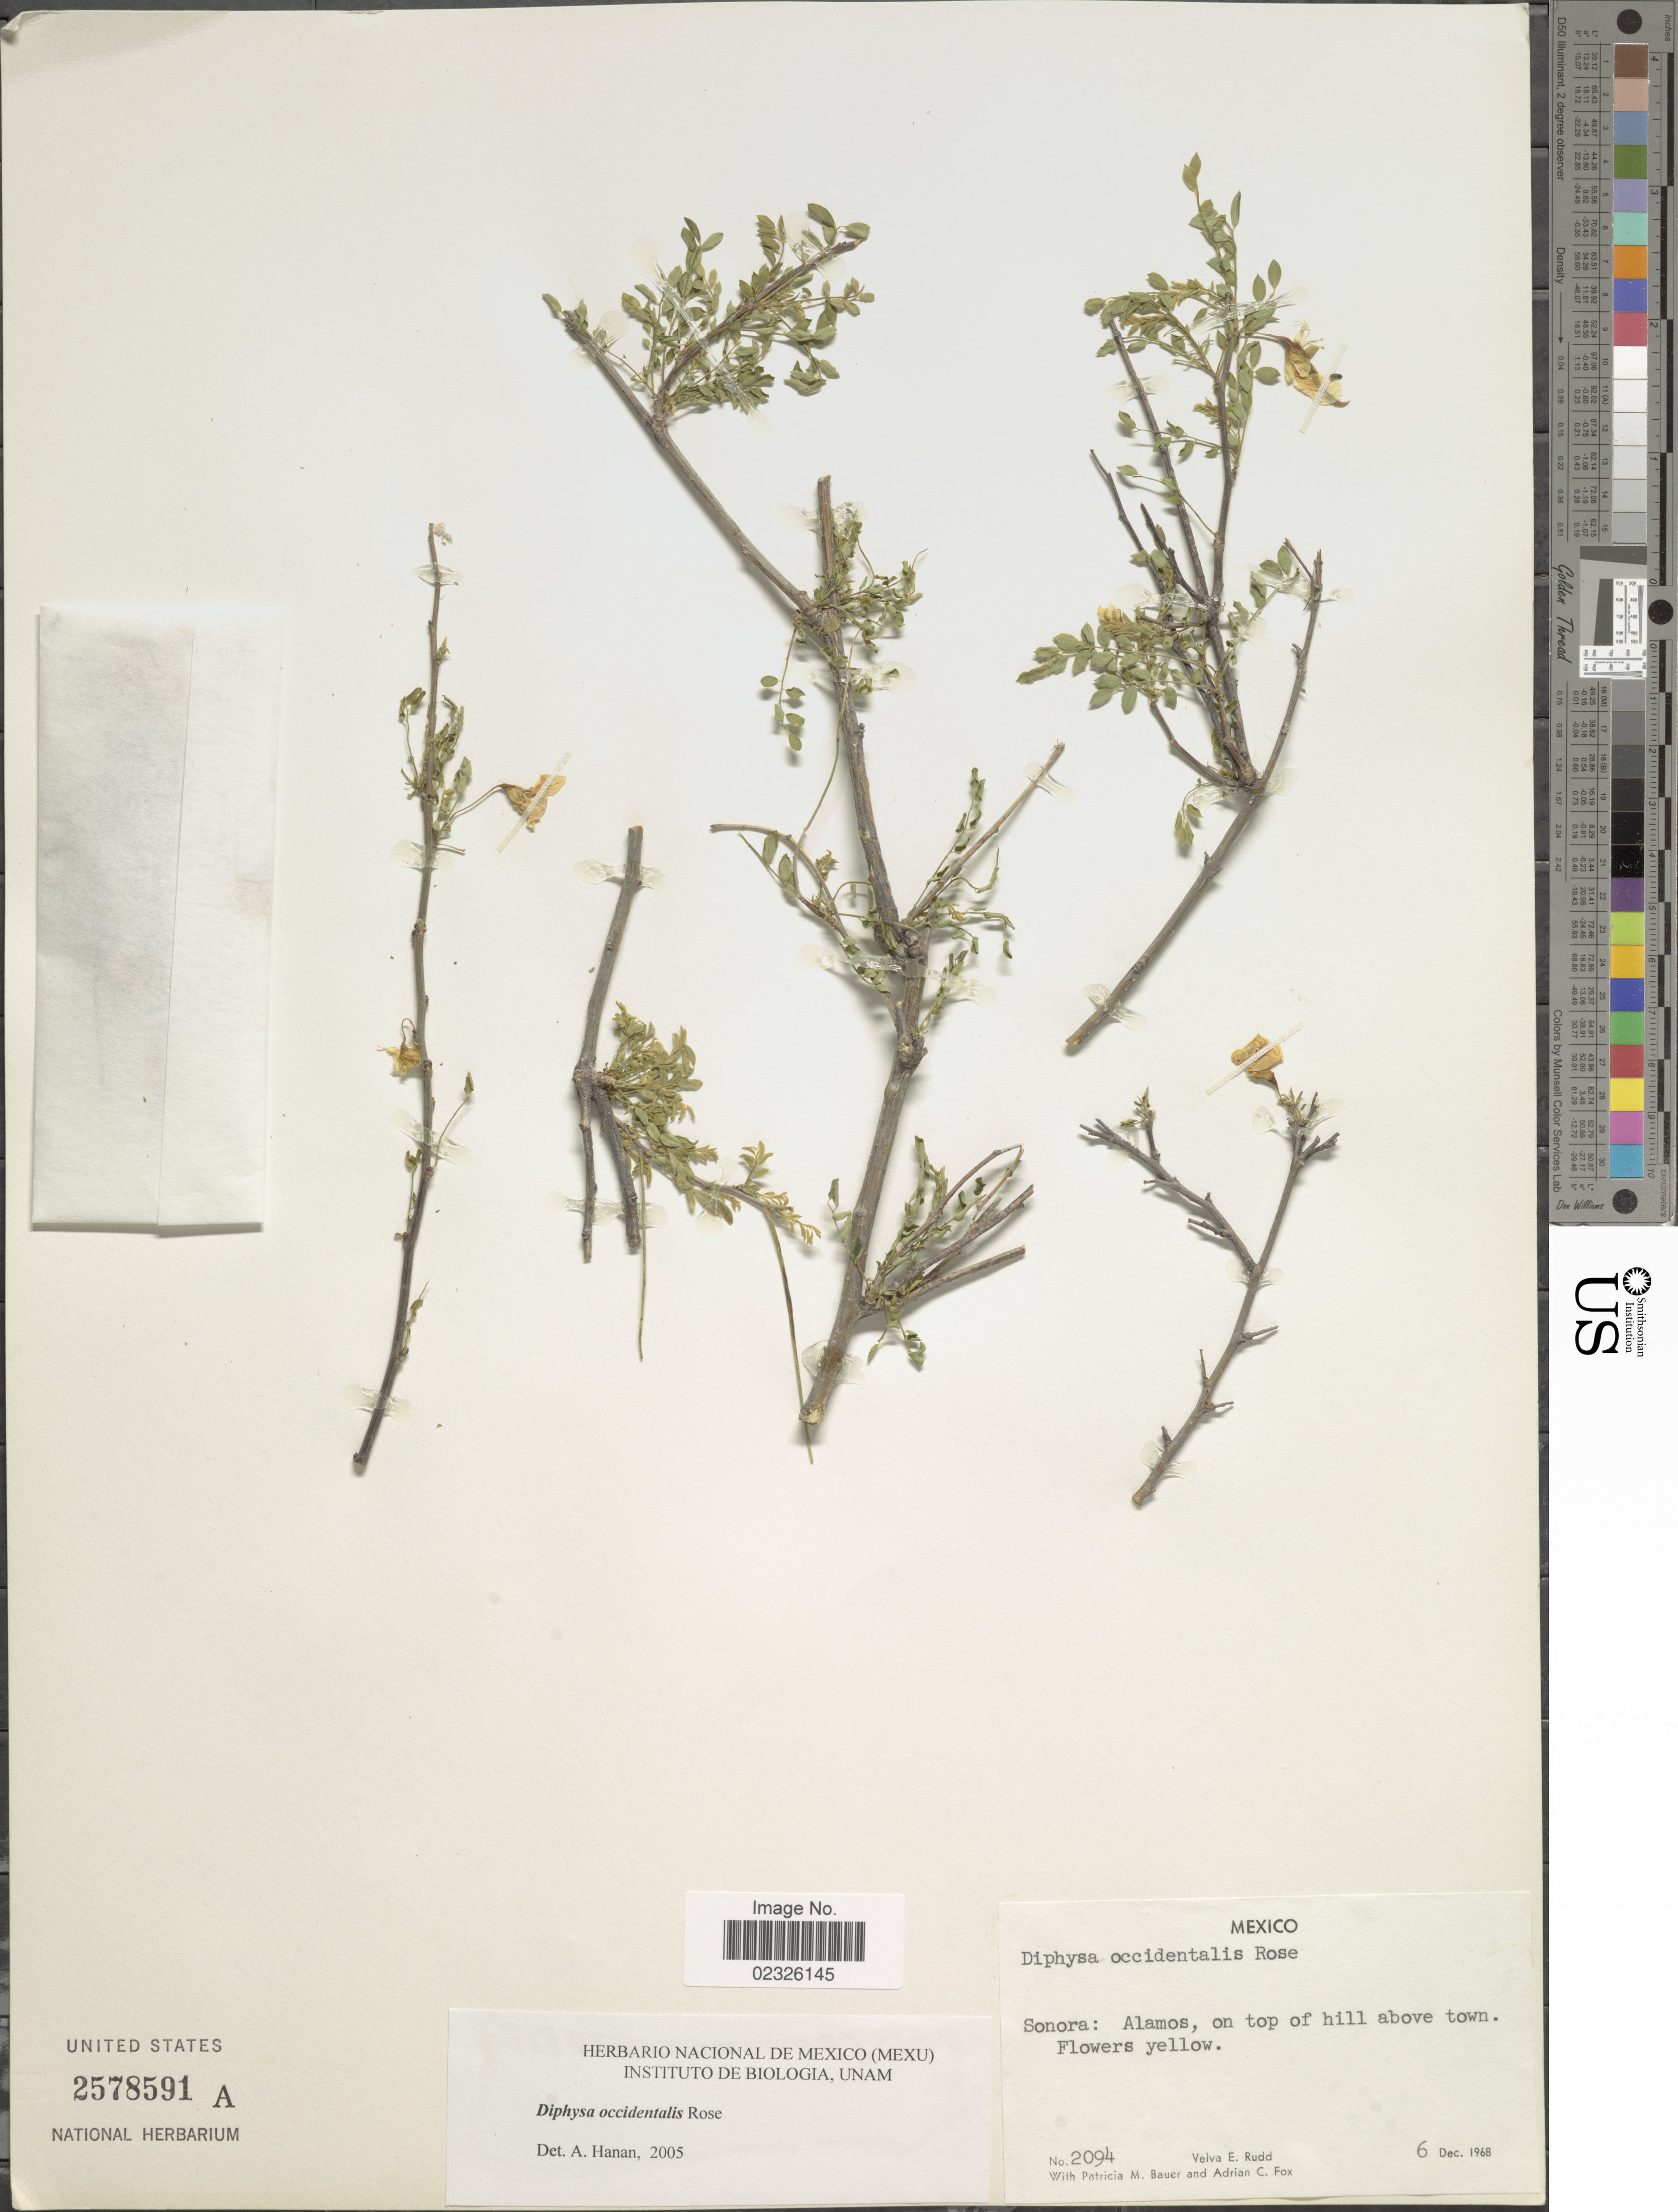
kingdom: Plantae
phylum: Tracheophyta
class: Magnoliopsida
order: Fabales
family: Fabaceae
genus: Diphysa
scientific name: Diphysa occidentalis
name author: Rose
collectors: V. E. Rudd, P. Bauer & A. Fox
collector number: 2094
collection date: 1968-12-06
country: Mexico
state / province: Sonora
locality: Alamos, on top of hill above town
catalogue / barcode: US 2578591A